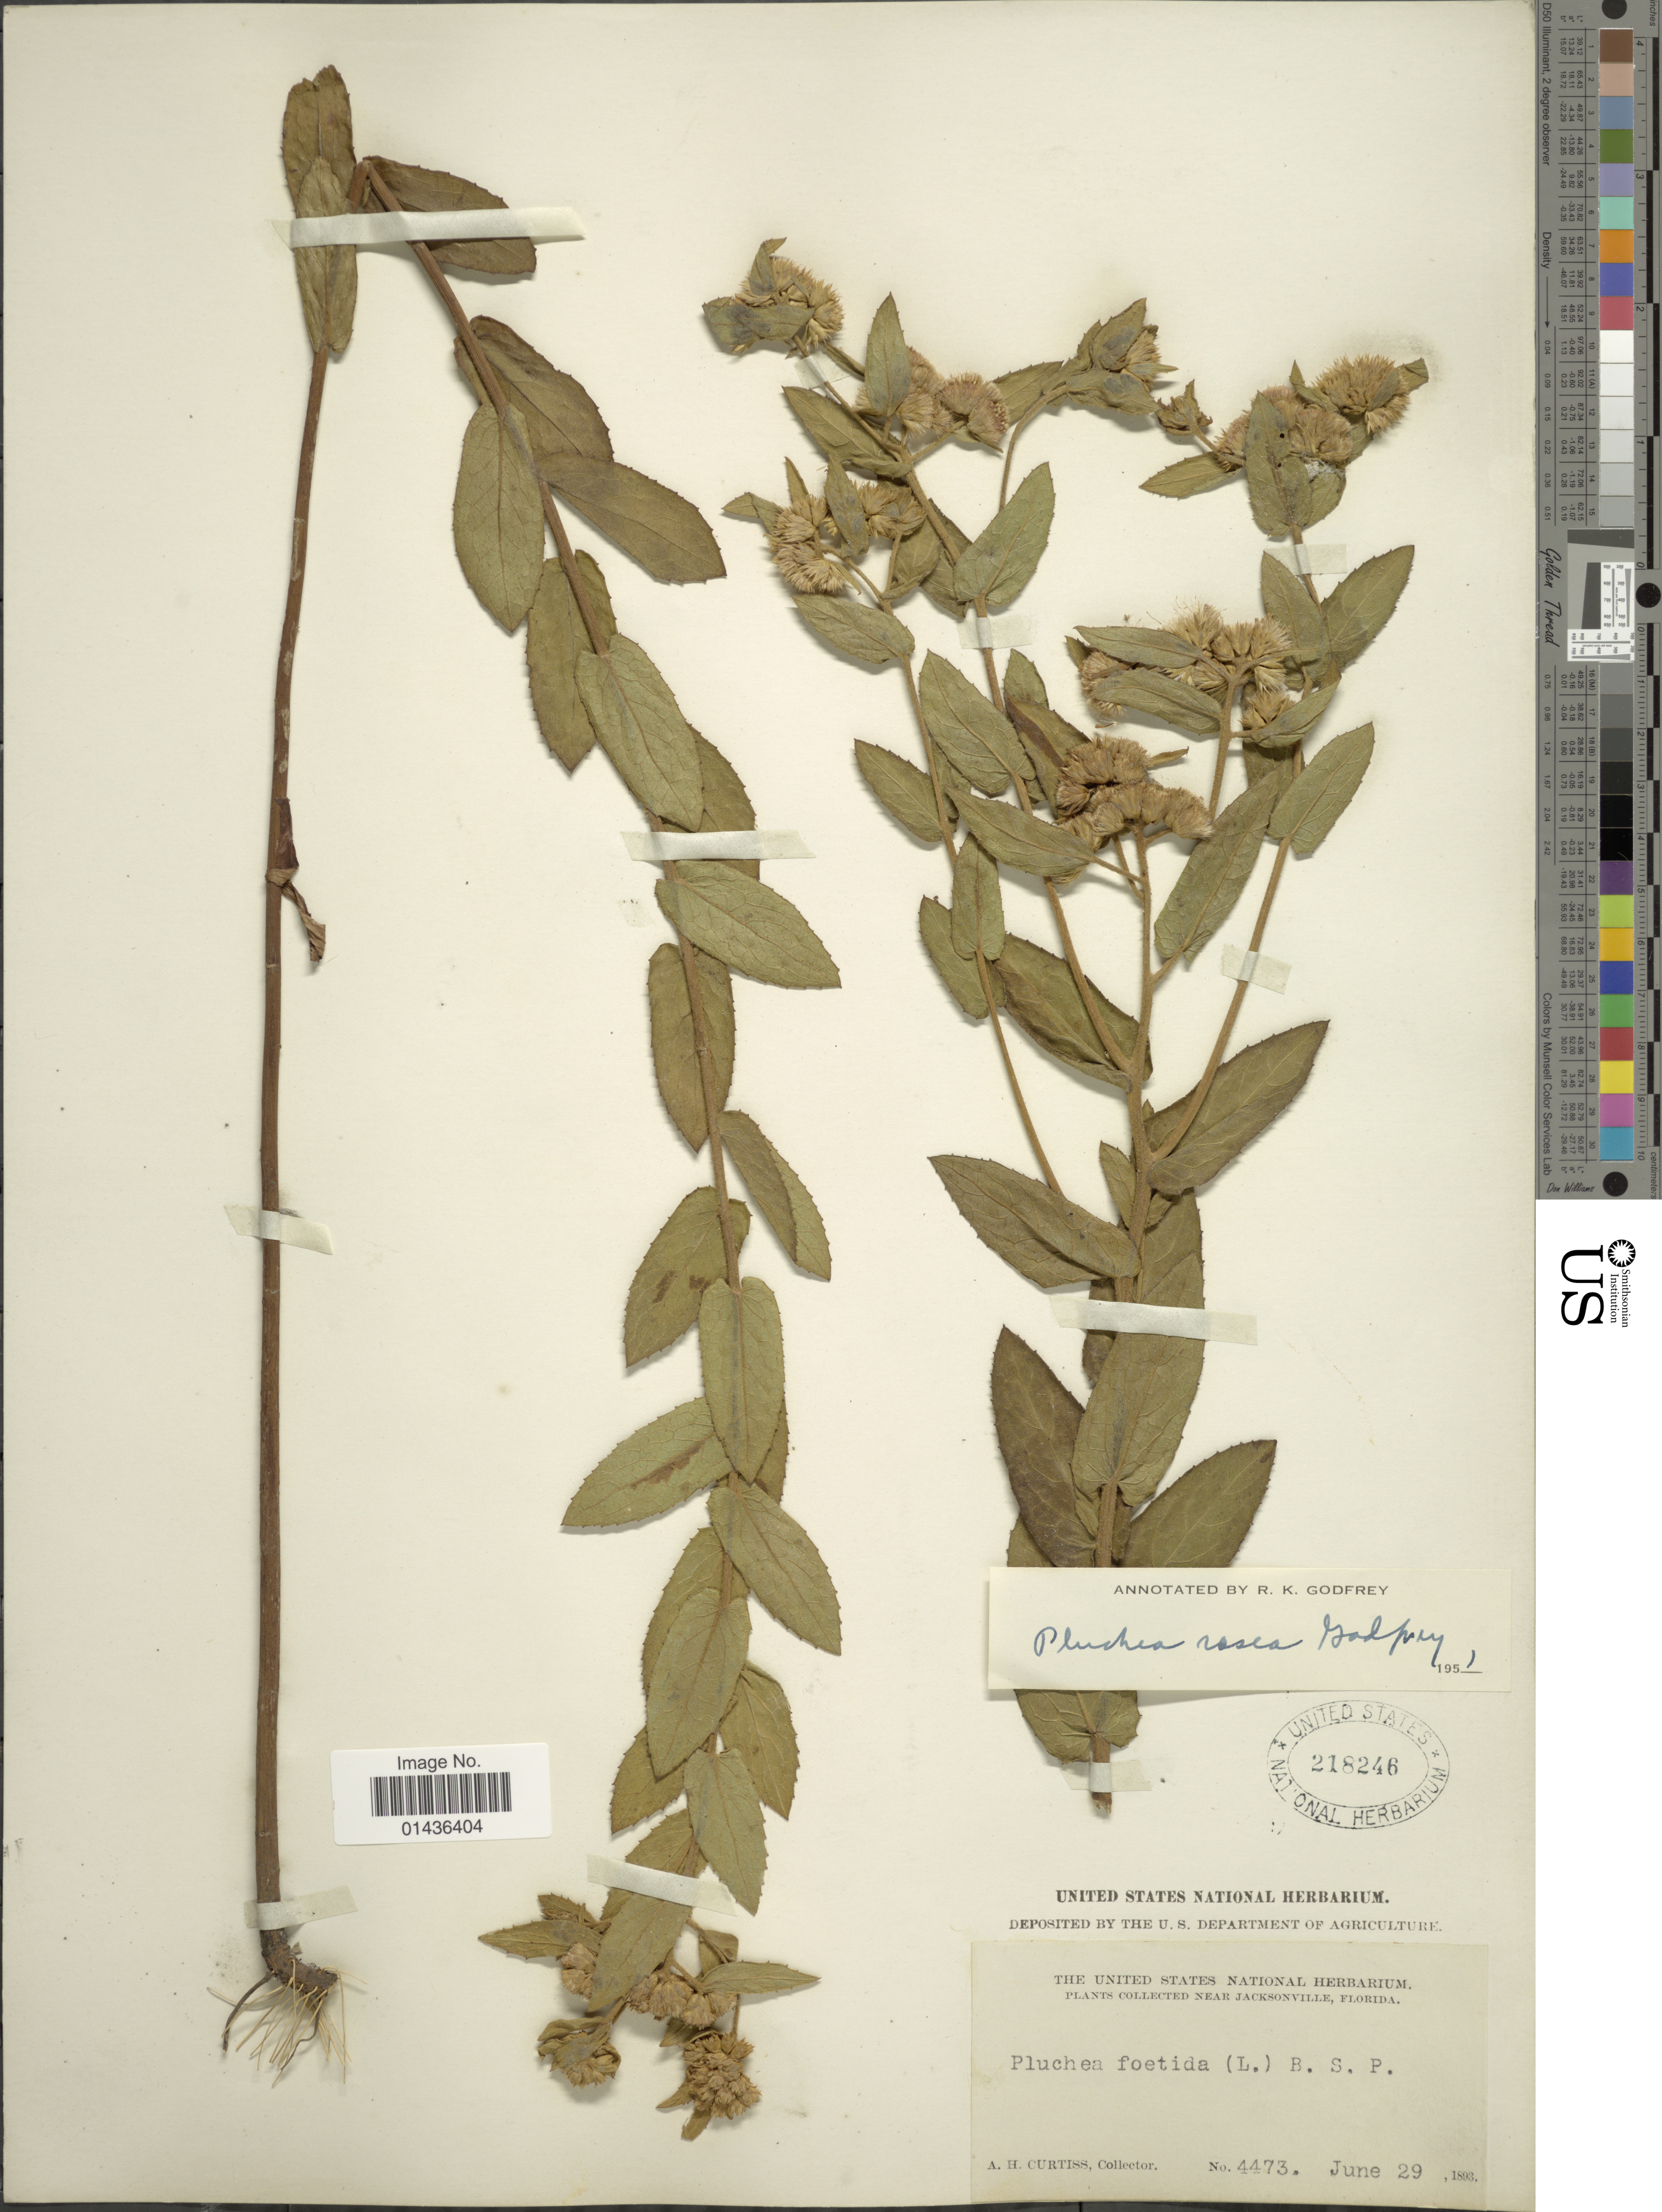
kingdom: Plantae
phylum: Tracheophyta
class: Magnoliopsida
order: Asterales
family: Asteraceae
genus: Pluchea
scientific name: Pluchea rosea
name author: R.K. Godfrey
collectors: A. H. Curtiss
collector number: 4473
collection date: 1893-06-29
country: United States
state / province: Florida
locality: Near Jacksonville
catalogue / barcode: US 218246